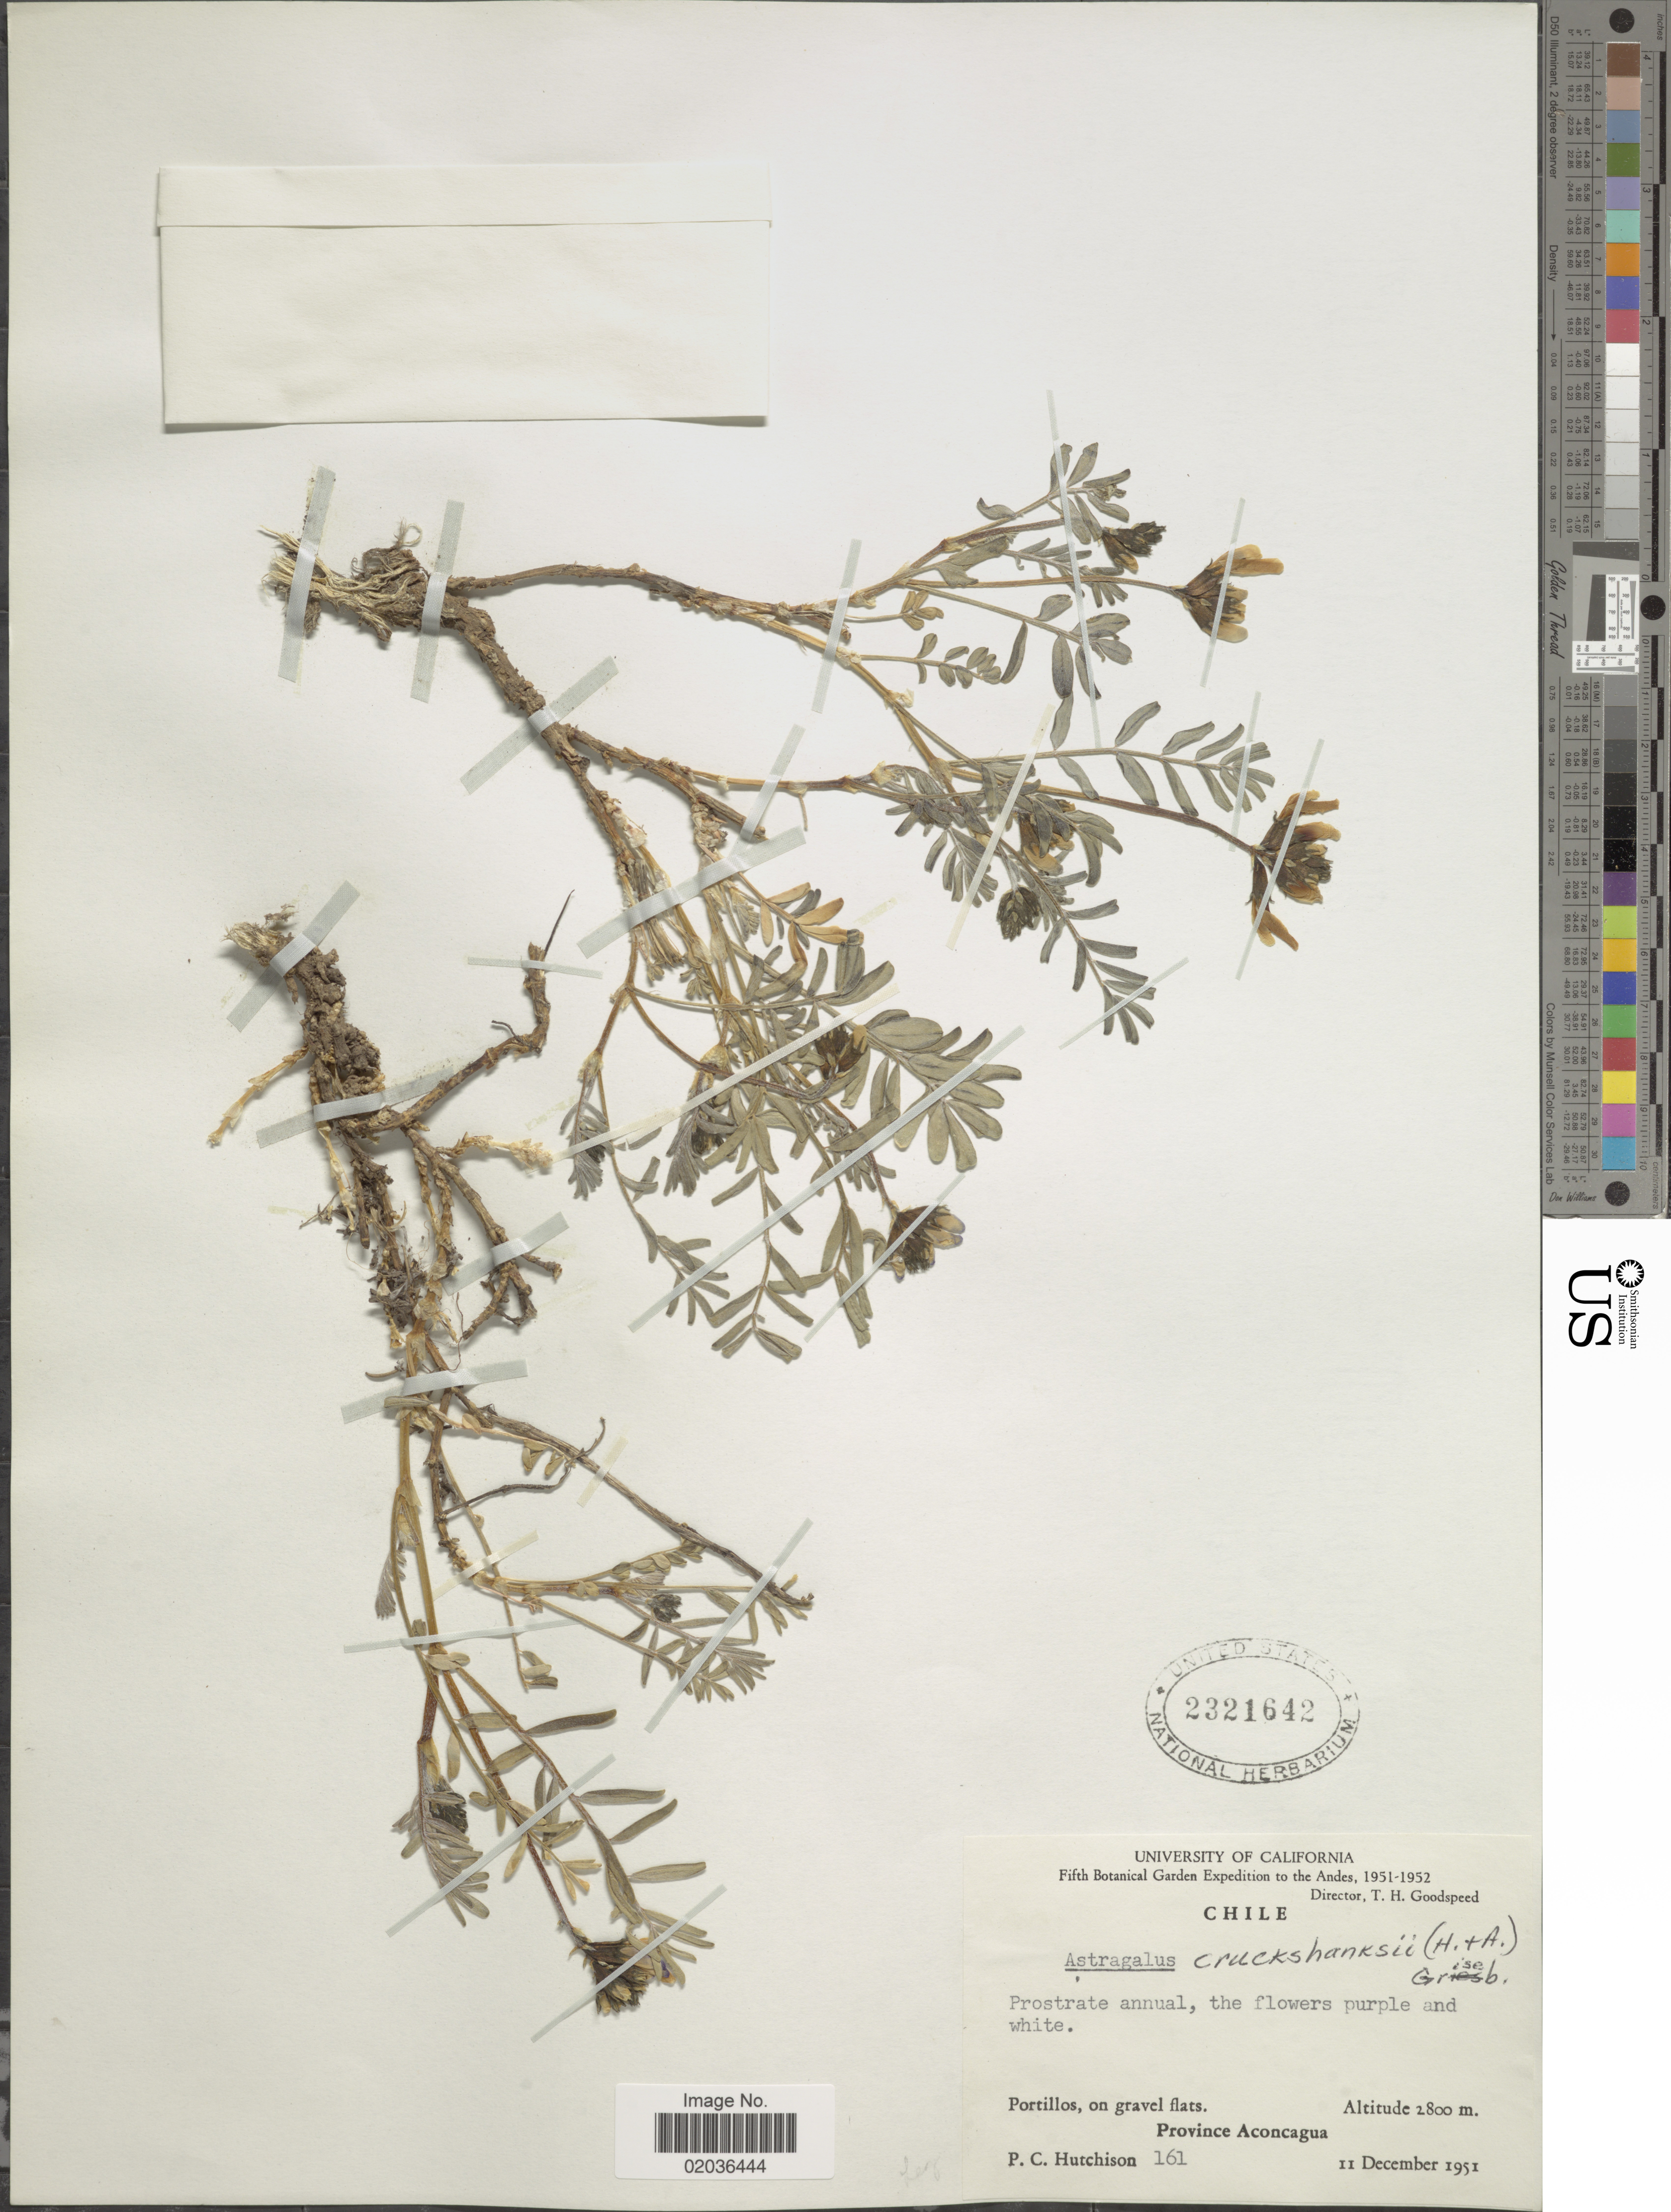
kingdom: Plantae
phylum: Tracheophyta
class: Magnoliopsida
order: Fabales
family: Fabaceae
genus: Astragalus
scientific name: Astragalus cruckshanksii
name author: (Hook. & Arn.) Griseb.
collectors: P. C. Hutchison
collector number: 161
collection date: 1951-12-11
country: Chile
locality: Province Aconcagua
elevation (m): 2800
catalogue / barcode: US 2321642